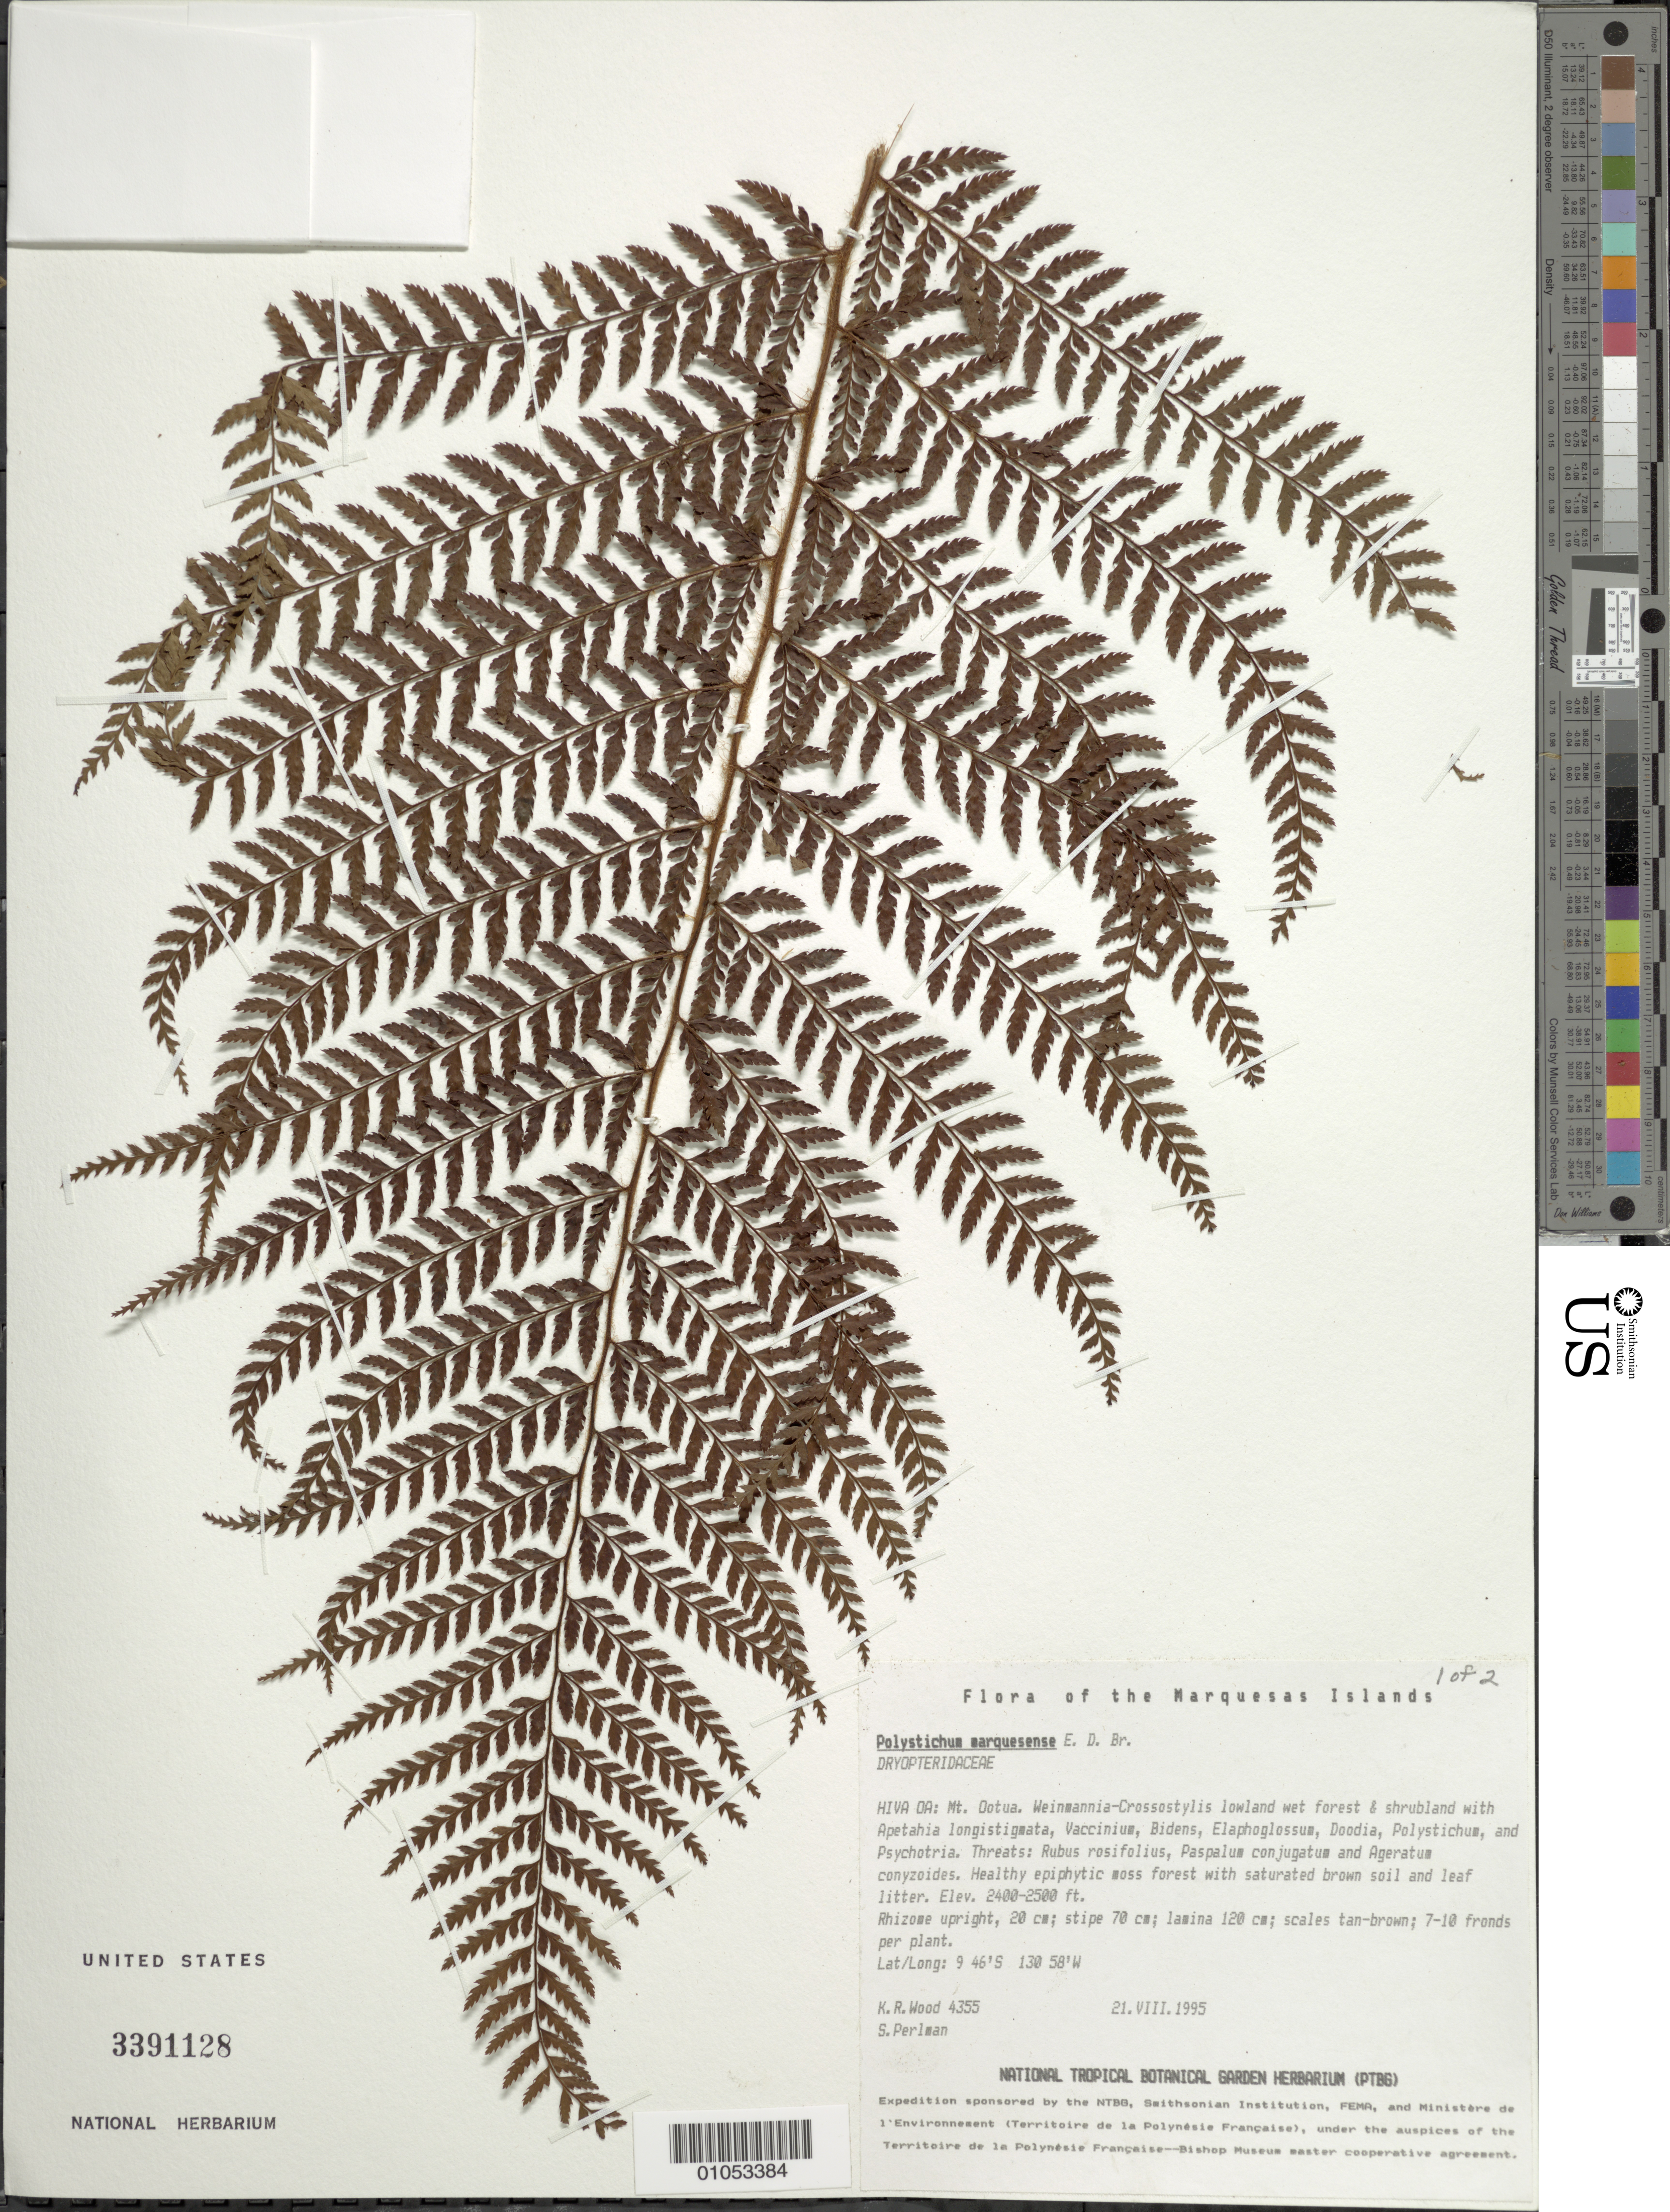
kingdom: Plantae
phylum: Tracheophyta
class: Polypodiopsida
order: Polypodiales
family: Dryopteridaceae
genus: Polystichum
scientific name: Polystichum marquesense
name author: E.D. Br.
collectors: K. R. Wood & S. P. Perlman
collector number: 4355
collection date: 1995-08-21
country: French Polynesia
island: Hiva Oa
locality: Mt. Ootua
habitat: Weinmannia - Crossostylis lowland wet forest & shrubland. Healthy epiphytic moss forest w/ saturated brown soil and leaf litter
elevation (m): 732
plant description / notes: Rubus rosifolius, Paspalum conjugatum, Ageratum conyzoides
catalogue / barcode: US 3391128